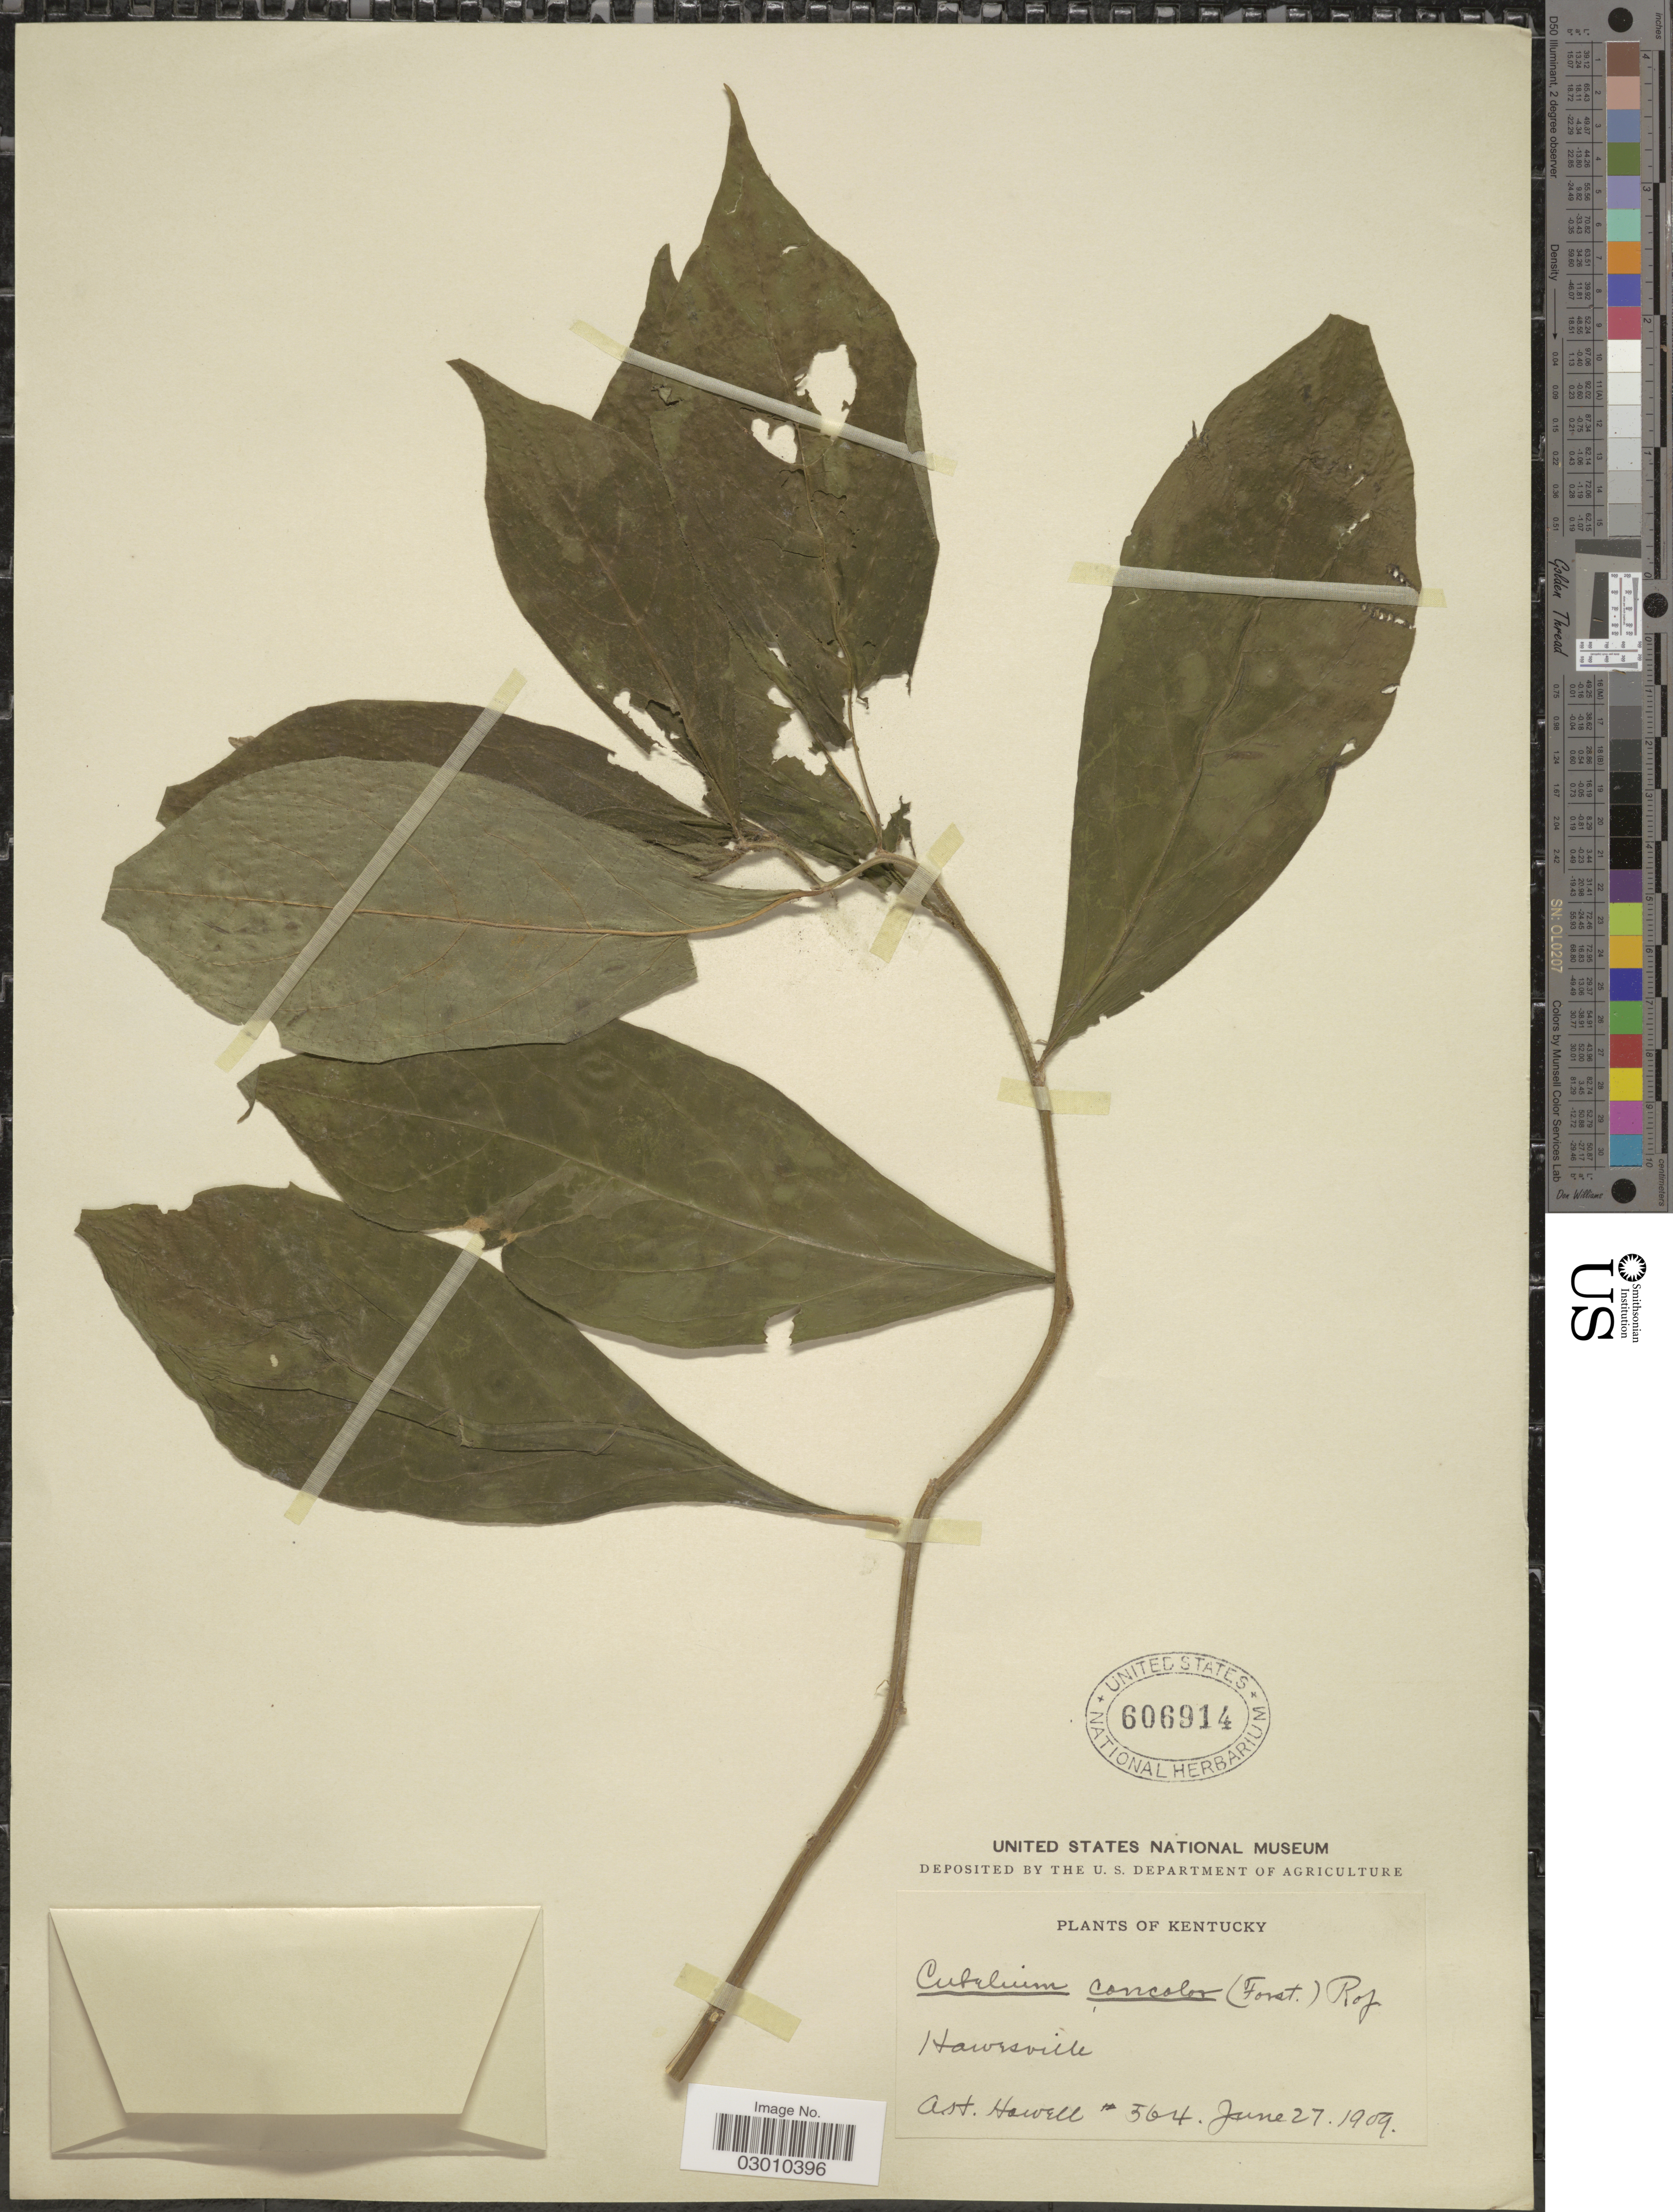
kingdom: Plantae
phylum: Tracheophyta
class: Magnoliopsida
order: Malpighiales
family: Violaceae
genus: Cubelium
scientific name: Cubelium concolor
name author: (T.F. Forst.) Raf. ex Britton & A. Br.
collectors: A. Howell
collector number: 564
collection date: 1909-06-27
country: United States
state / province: Kentucky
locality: Hawesville.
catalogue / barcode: US 606914